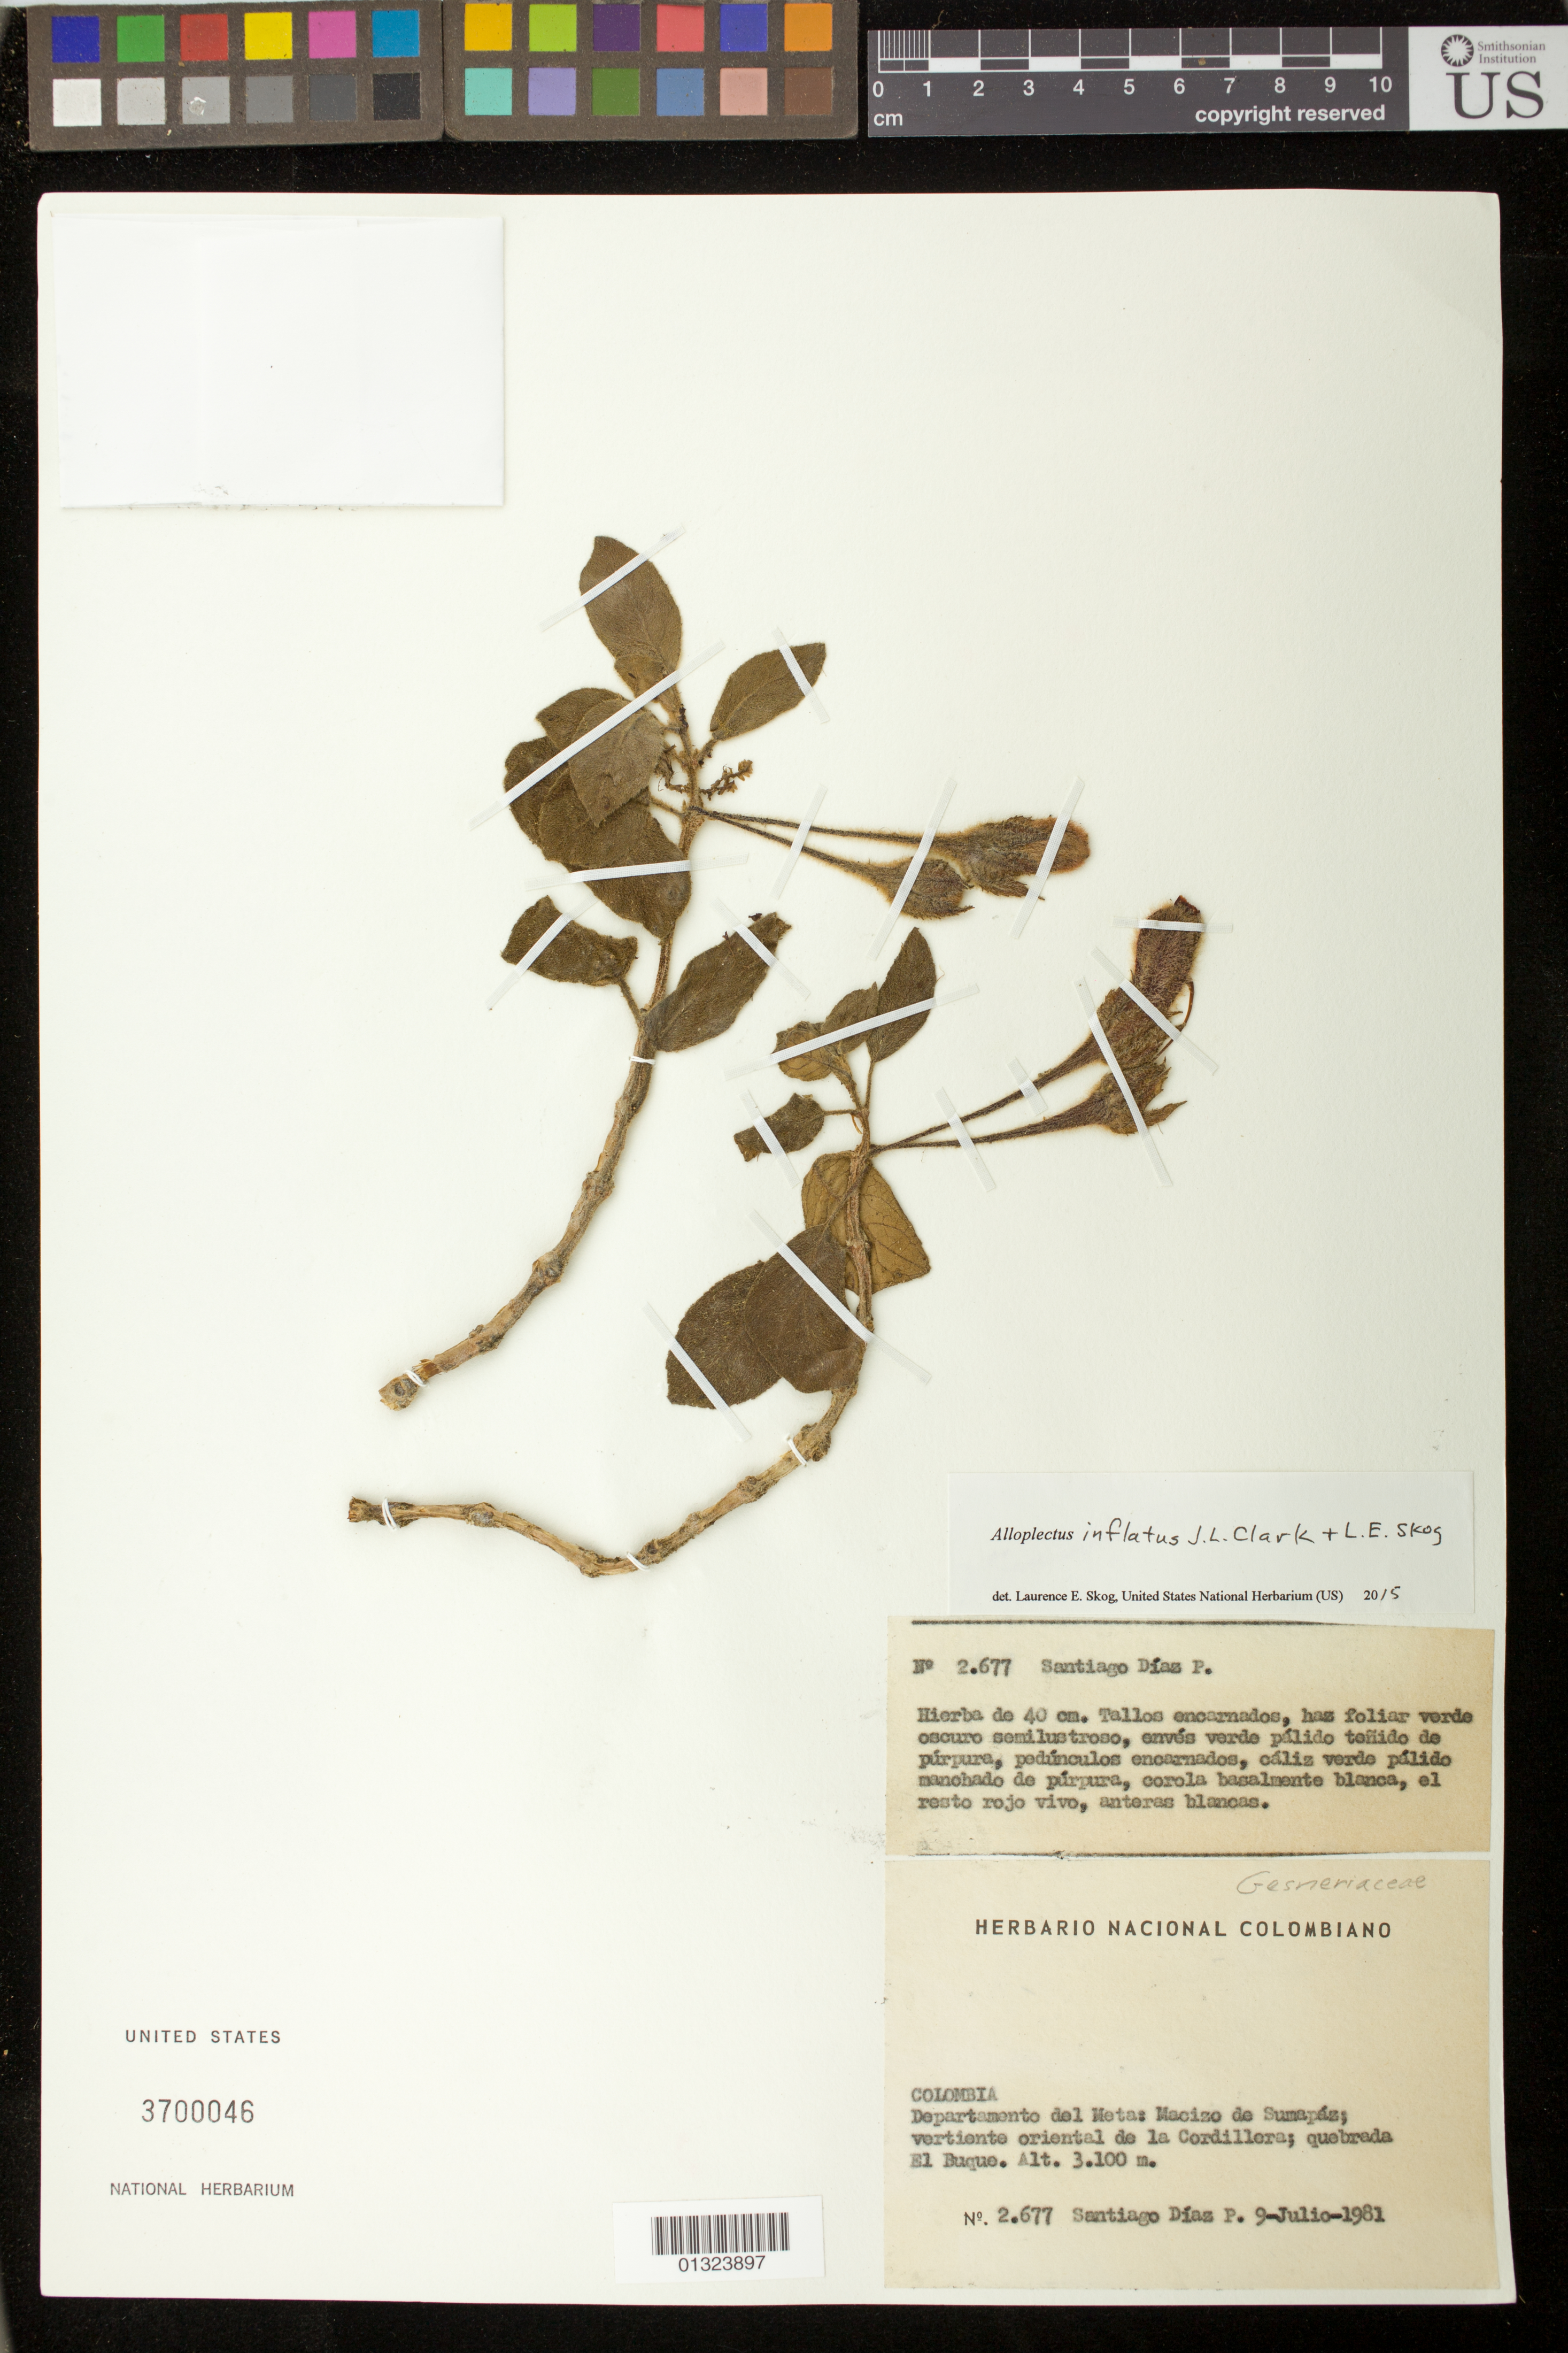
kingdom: Plantae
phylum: Tracheophyta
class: Magnoliopsida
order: Lamiales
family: Gesneriaceae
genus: Alloplectus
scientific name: Alloplectus inflatus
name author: J.L. Clark & L.E. Skog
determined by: Skog, Laurence E.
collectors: S. Díaz Píedrahíta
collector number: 2.677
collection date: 1981-07-09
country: Colombia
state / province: Metá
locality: Macizo de Sumapaz; Cordillera, quebrada El Buque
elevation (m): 3100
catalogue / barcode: US 3700046